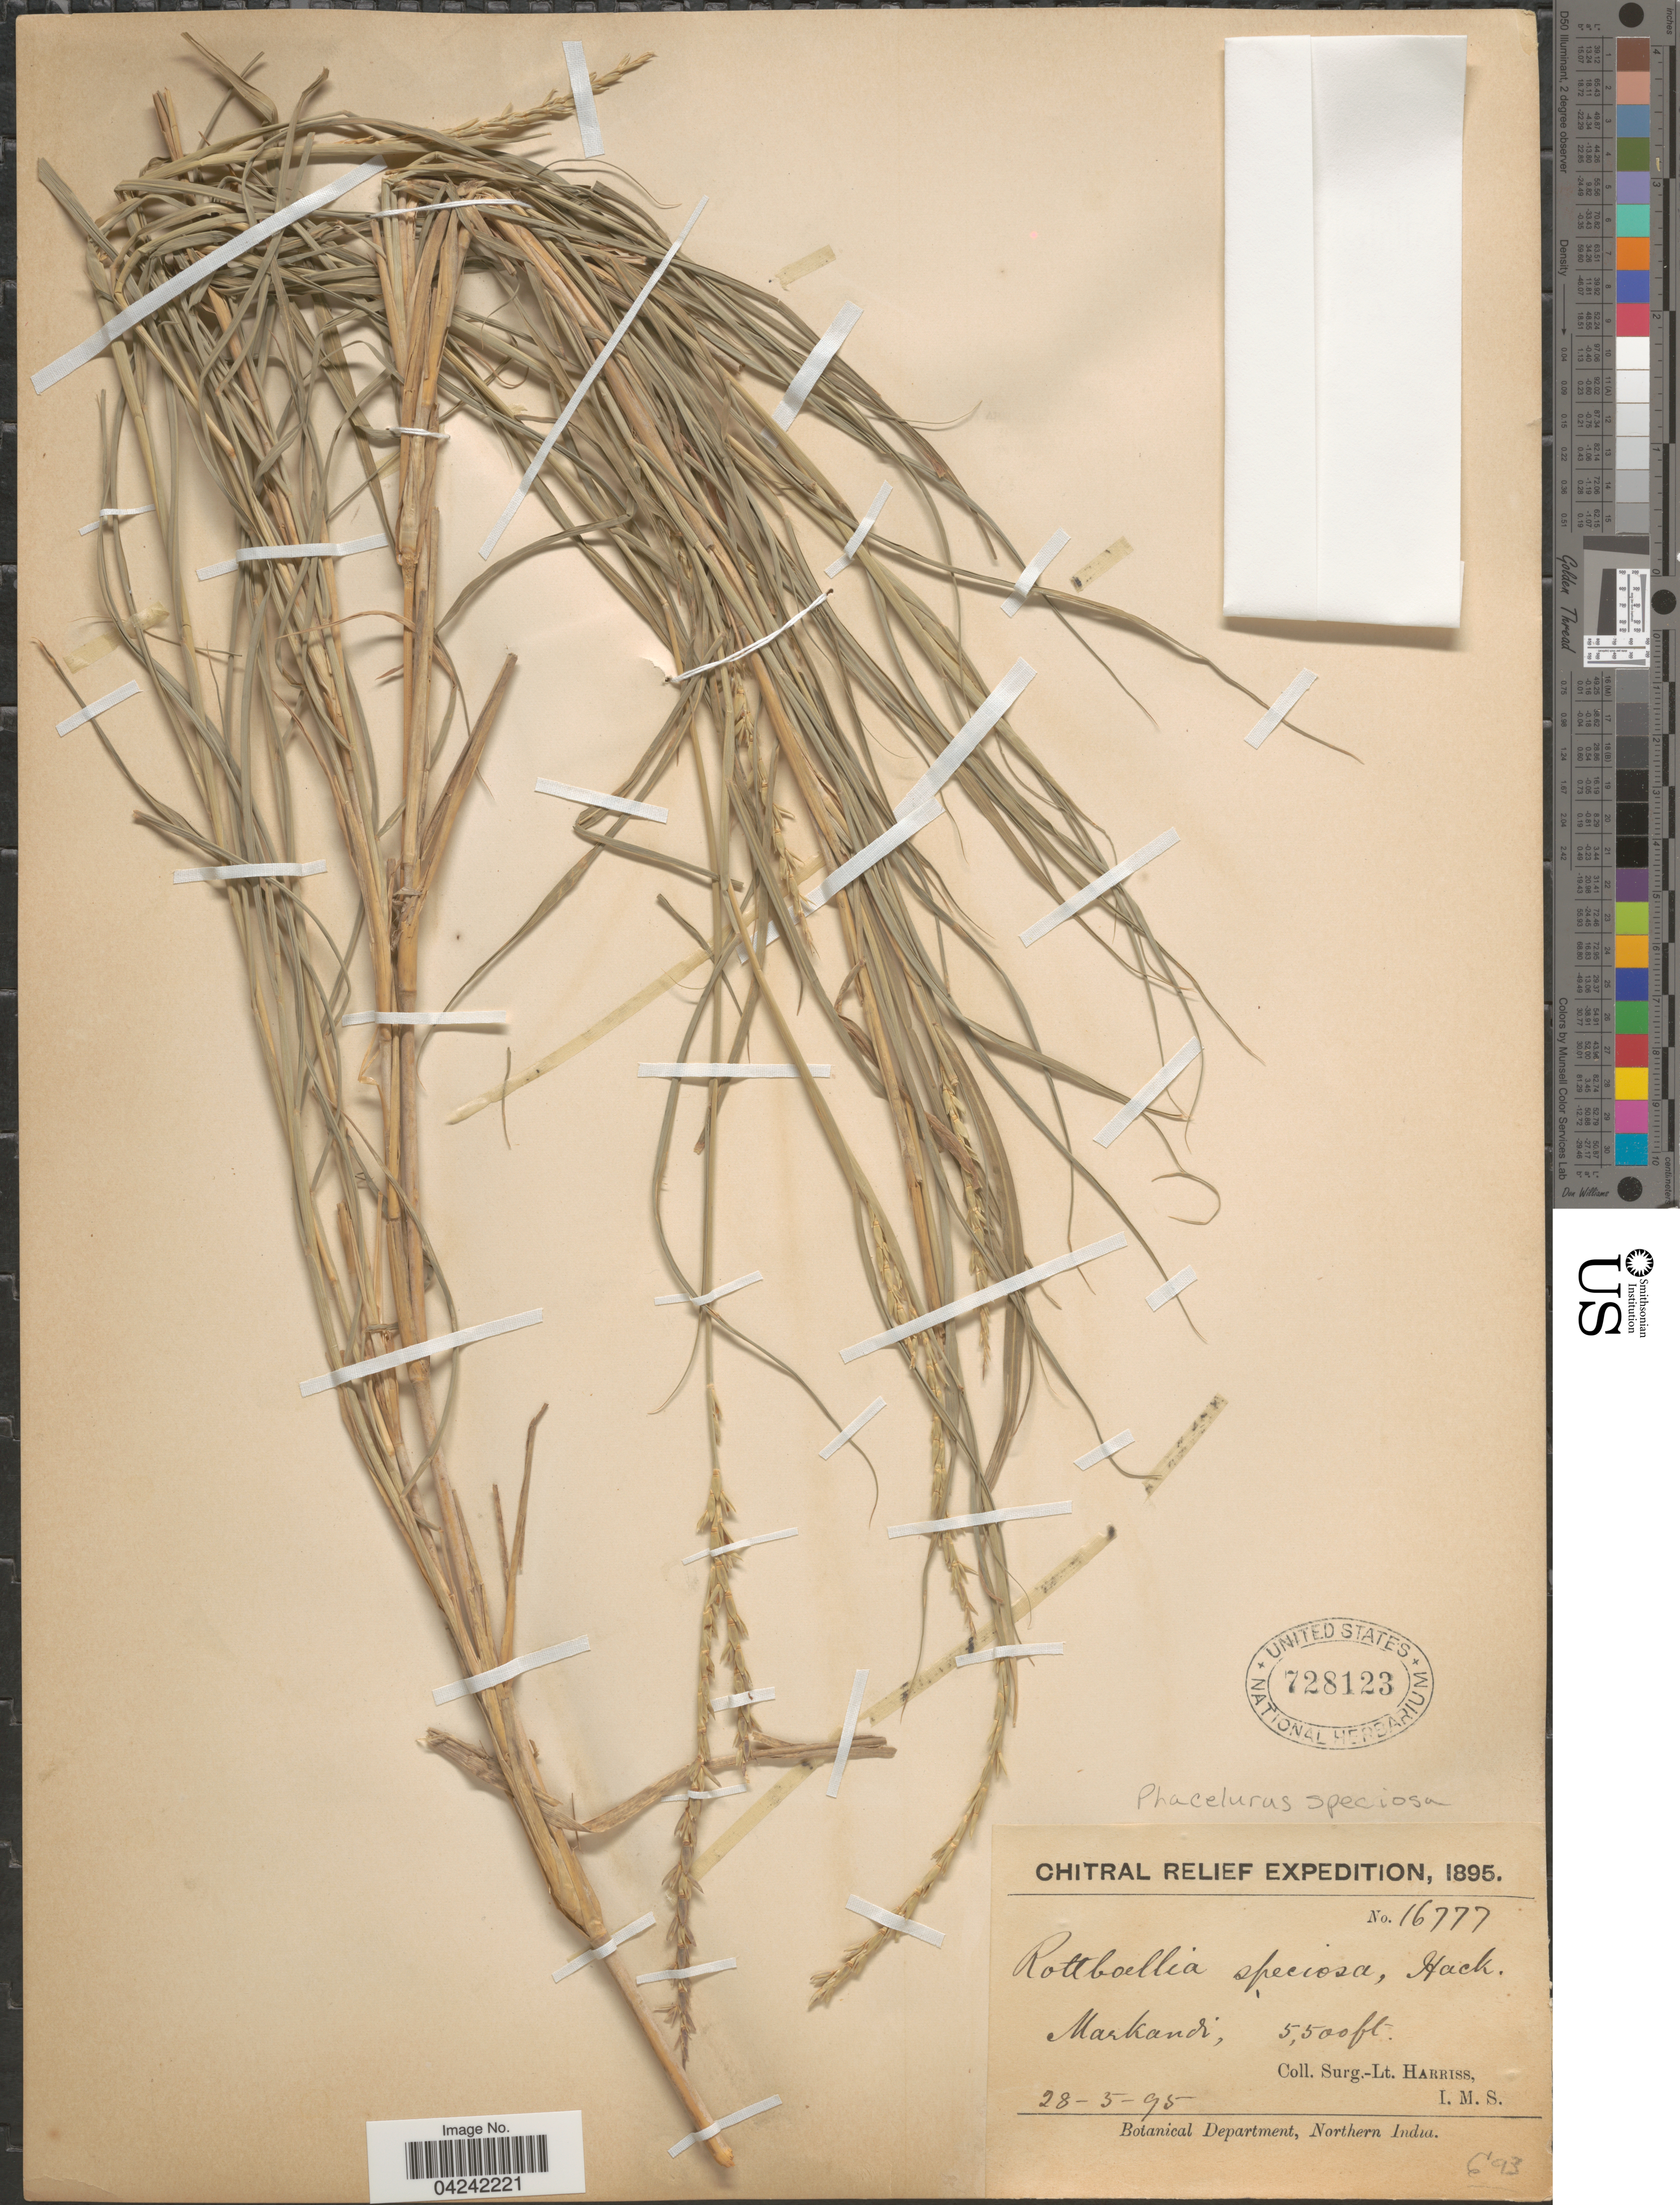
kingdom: Plantae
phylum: Tracheophyta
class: Liliopsida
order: Poales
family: Poaceae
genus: Phacelurus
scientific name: Phacelurus speciosus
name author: (Steud.) C. E. Hubb.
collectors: S. A. Harris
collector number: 16777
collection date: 1895-05-28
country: Pakistan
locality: Chitral Relief Expedition, 1895. Markandi.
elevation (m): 1676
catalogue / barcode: US 728123